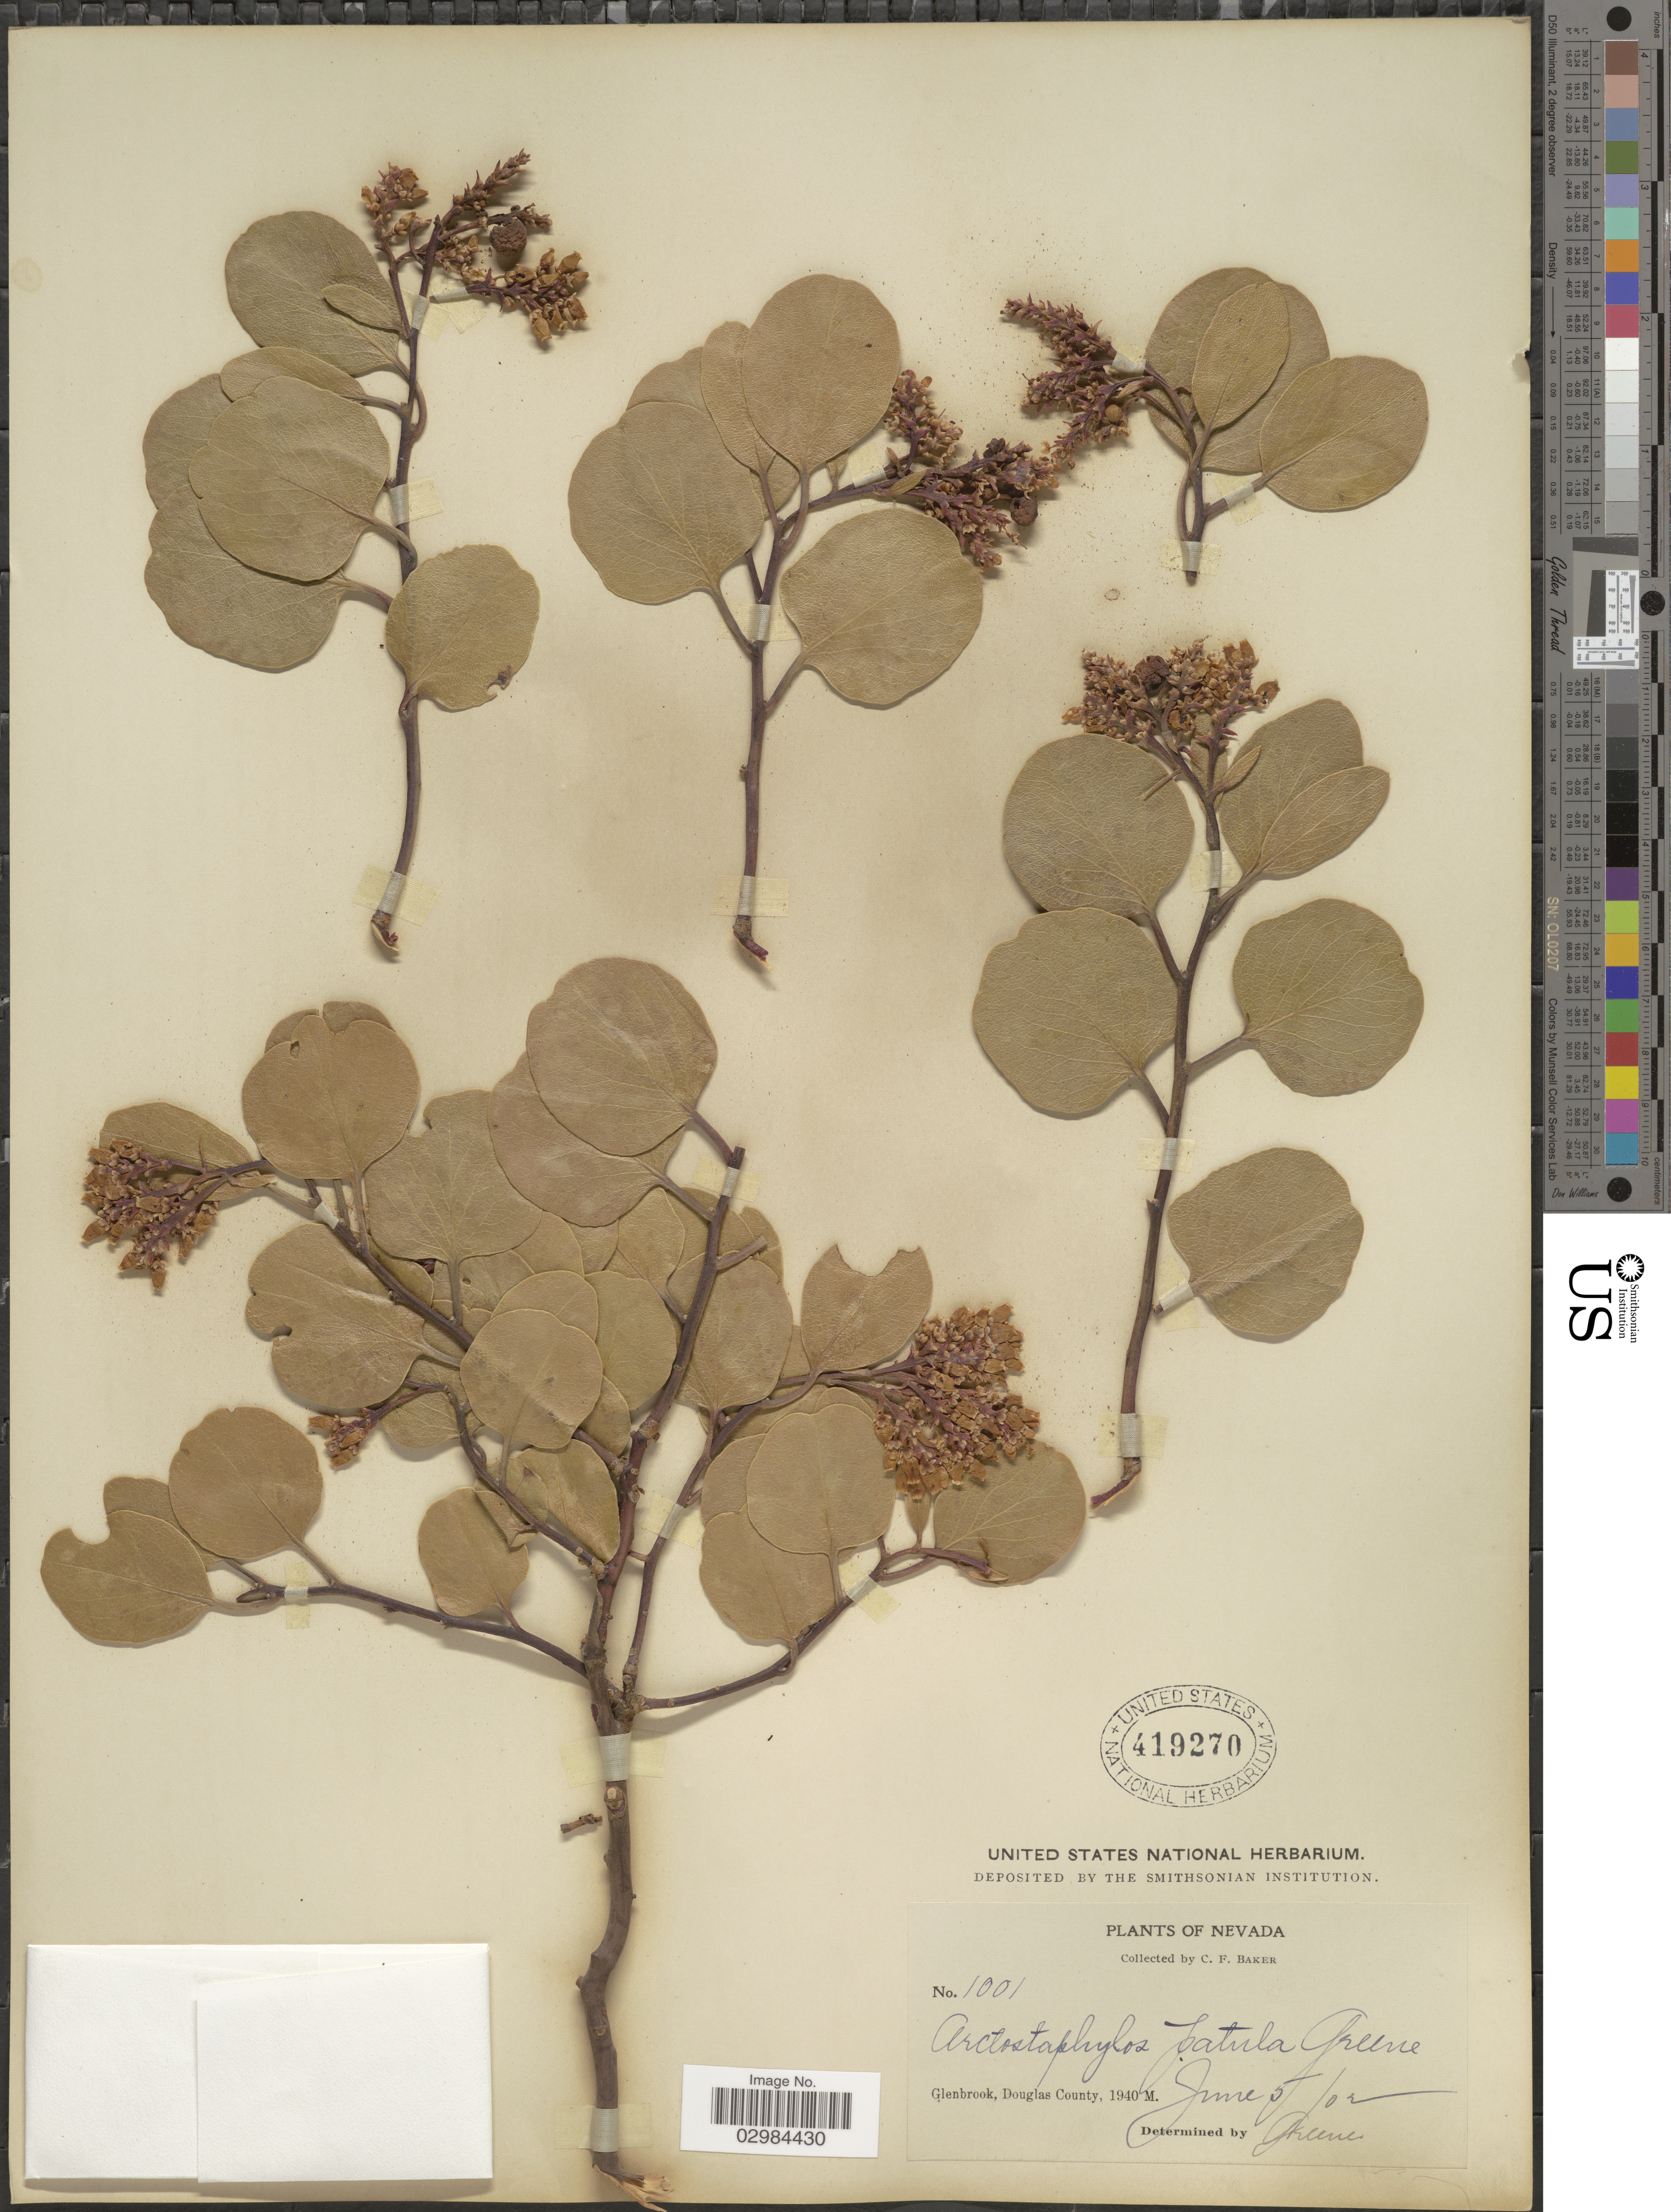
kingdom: Plantae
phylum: Tracheophyta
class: Magnoliopsida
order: Ericales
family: Ericaceae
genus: Arctostaphylos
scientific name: Arctostaphylos platyphylla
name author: (A. Gray) Kuntze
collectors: C. F. Baker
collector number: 1001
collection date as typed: Transcribed d/m/y: 5/6/2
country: United States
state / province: Nevada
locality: Glenbrook, Douglas County.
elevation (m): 1940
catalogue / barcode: US 419270